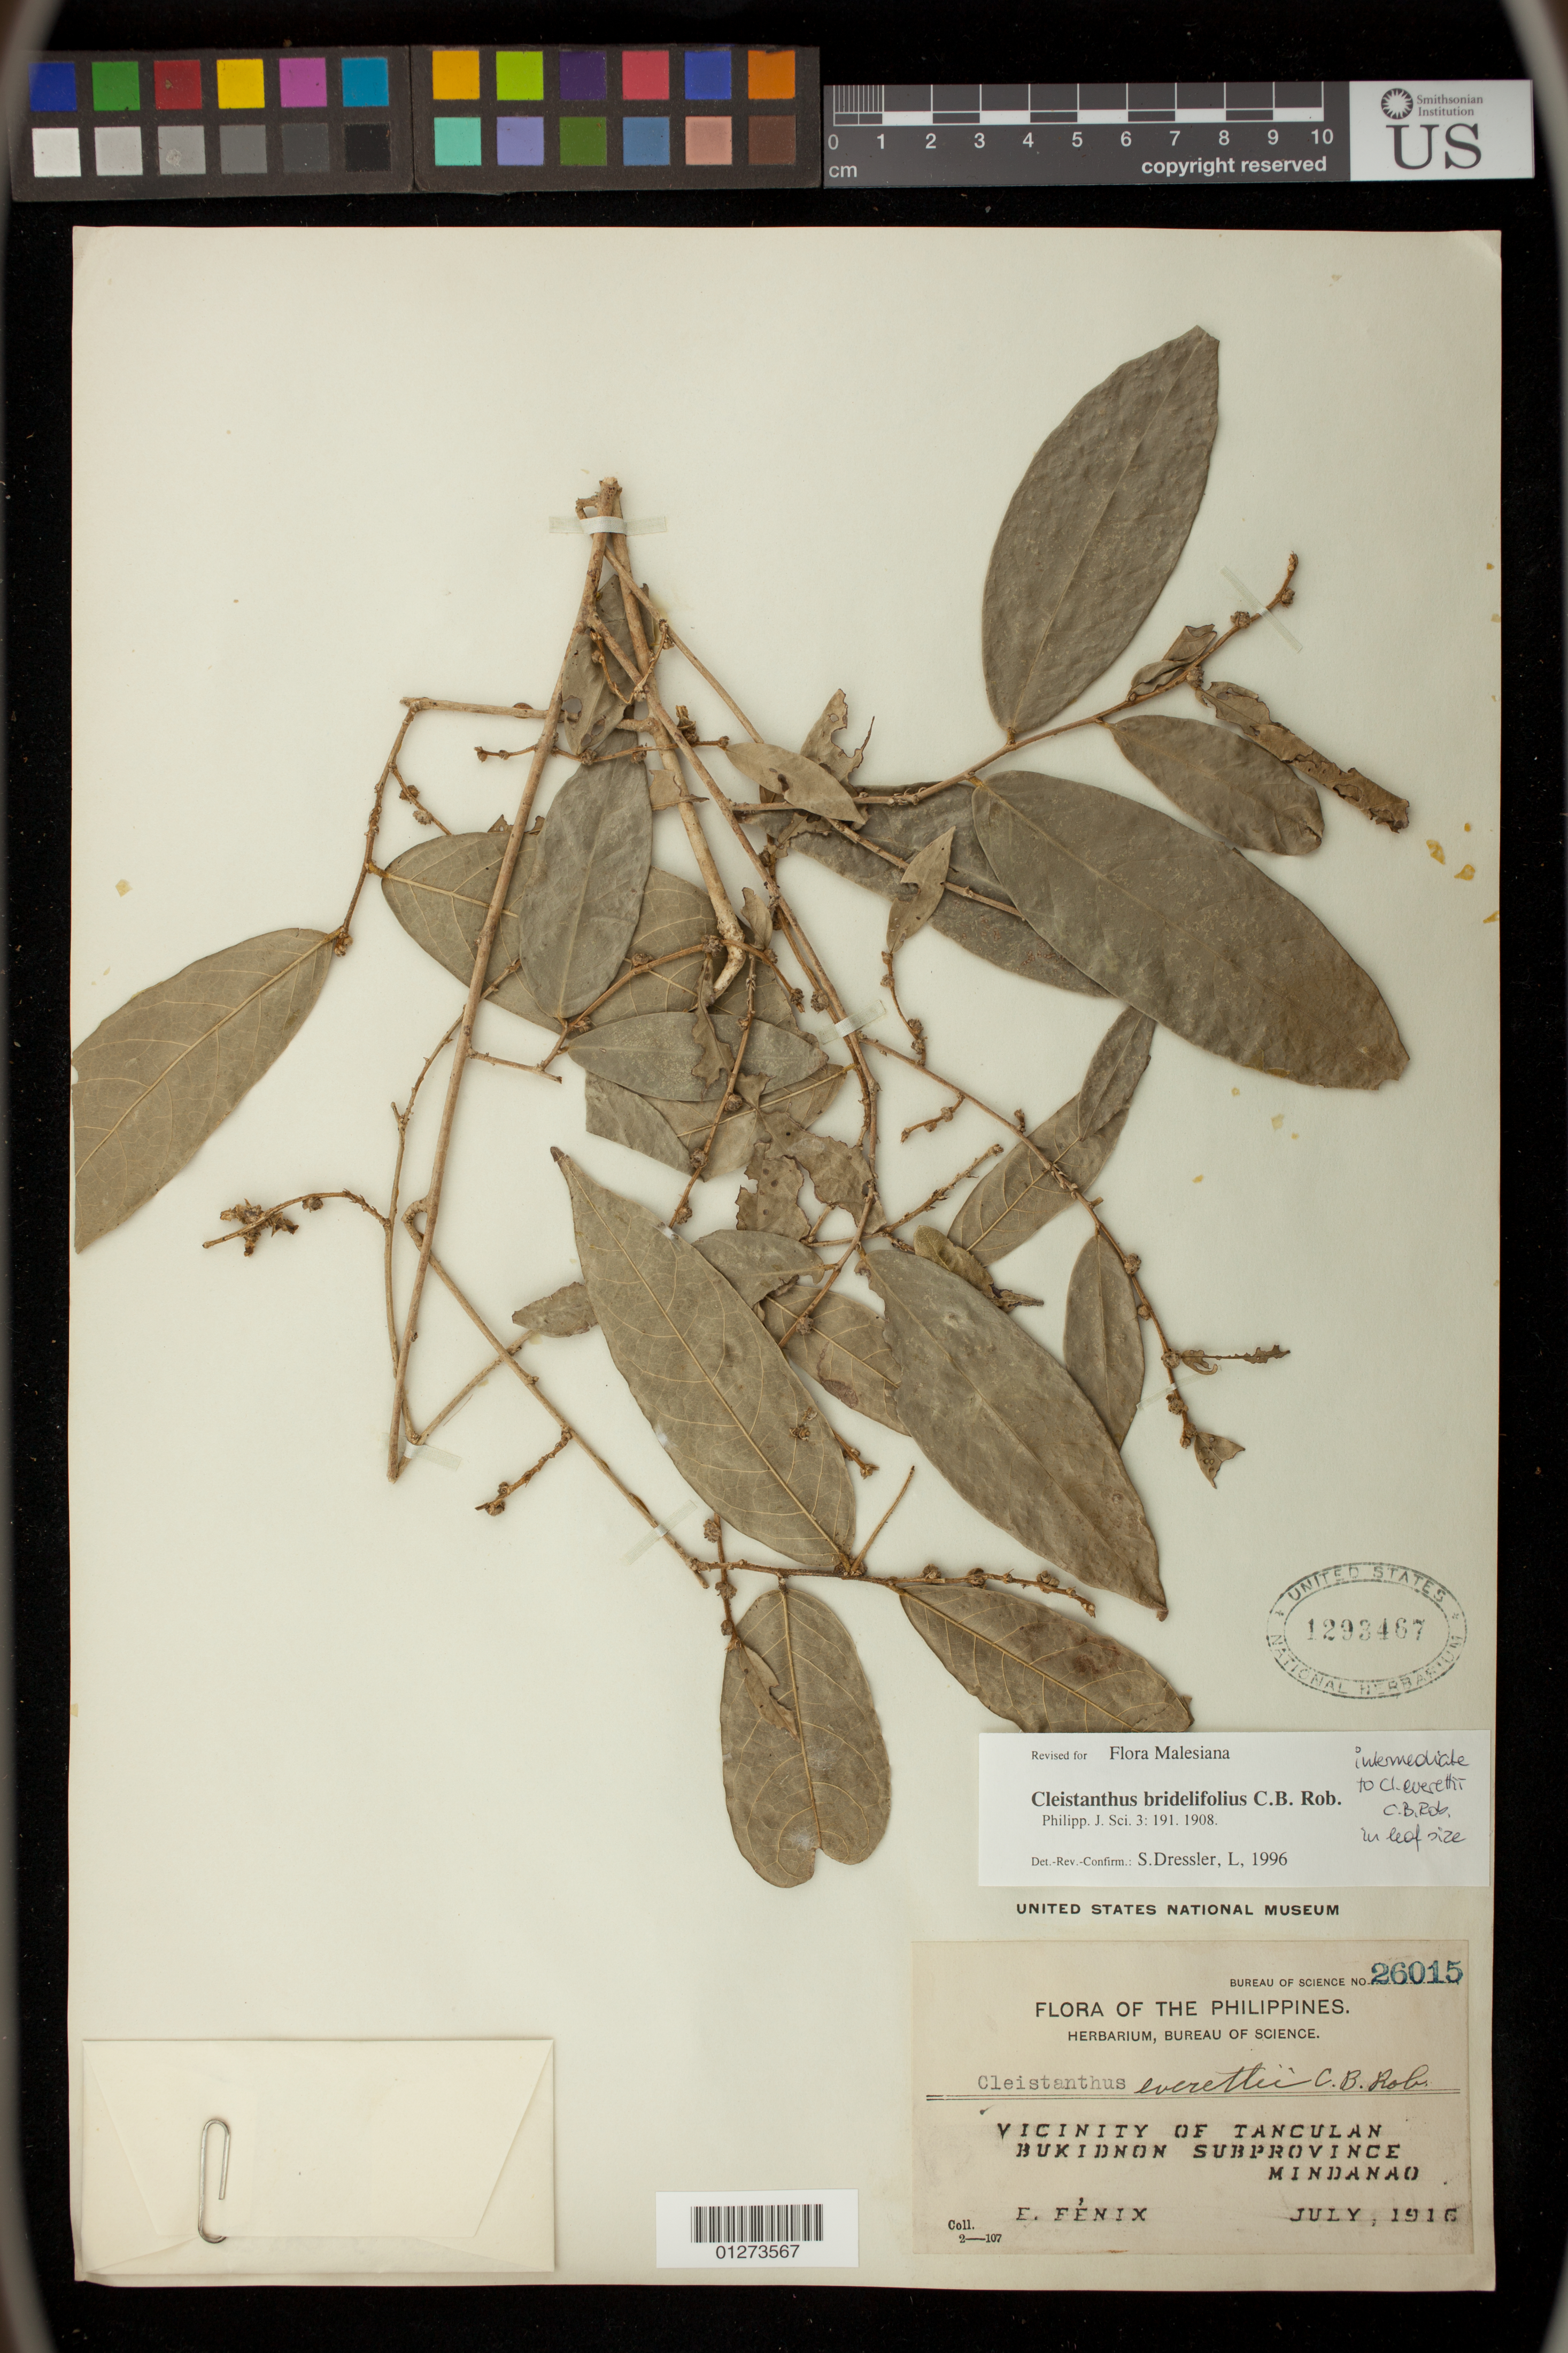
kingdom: Plantae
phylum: Tracheophyta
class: Magnoliopsida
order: Malpighiales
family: Phyllanthaceae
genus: Cleistanthus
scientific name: Cleistanthus brideliifolius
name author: C.B. Rob.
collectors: E. Fenix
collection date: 1916-07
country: Philippines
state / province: Northern Mindanao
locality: Vicinity of Tanculan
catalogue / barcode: US 1293467